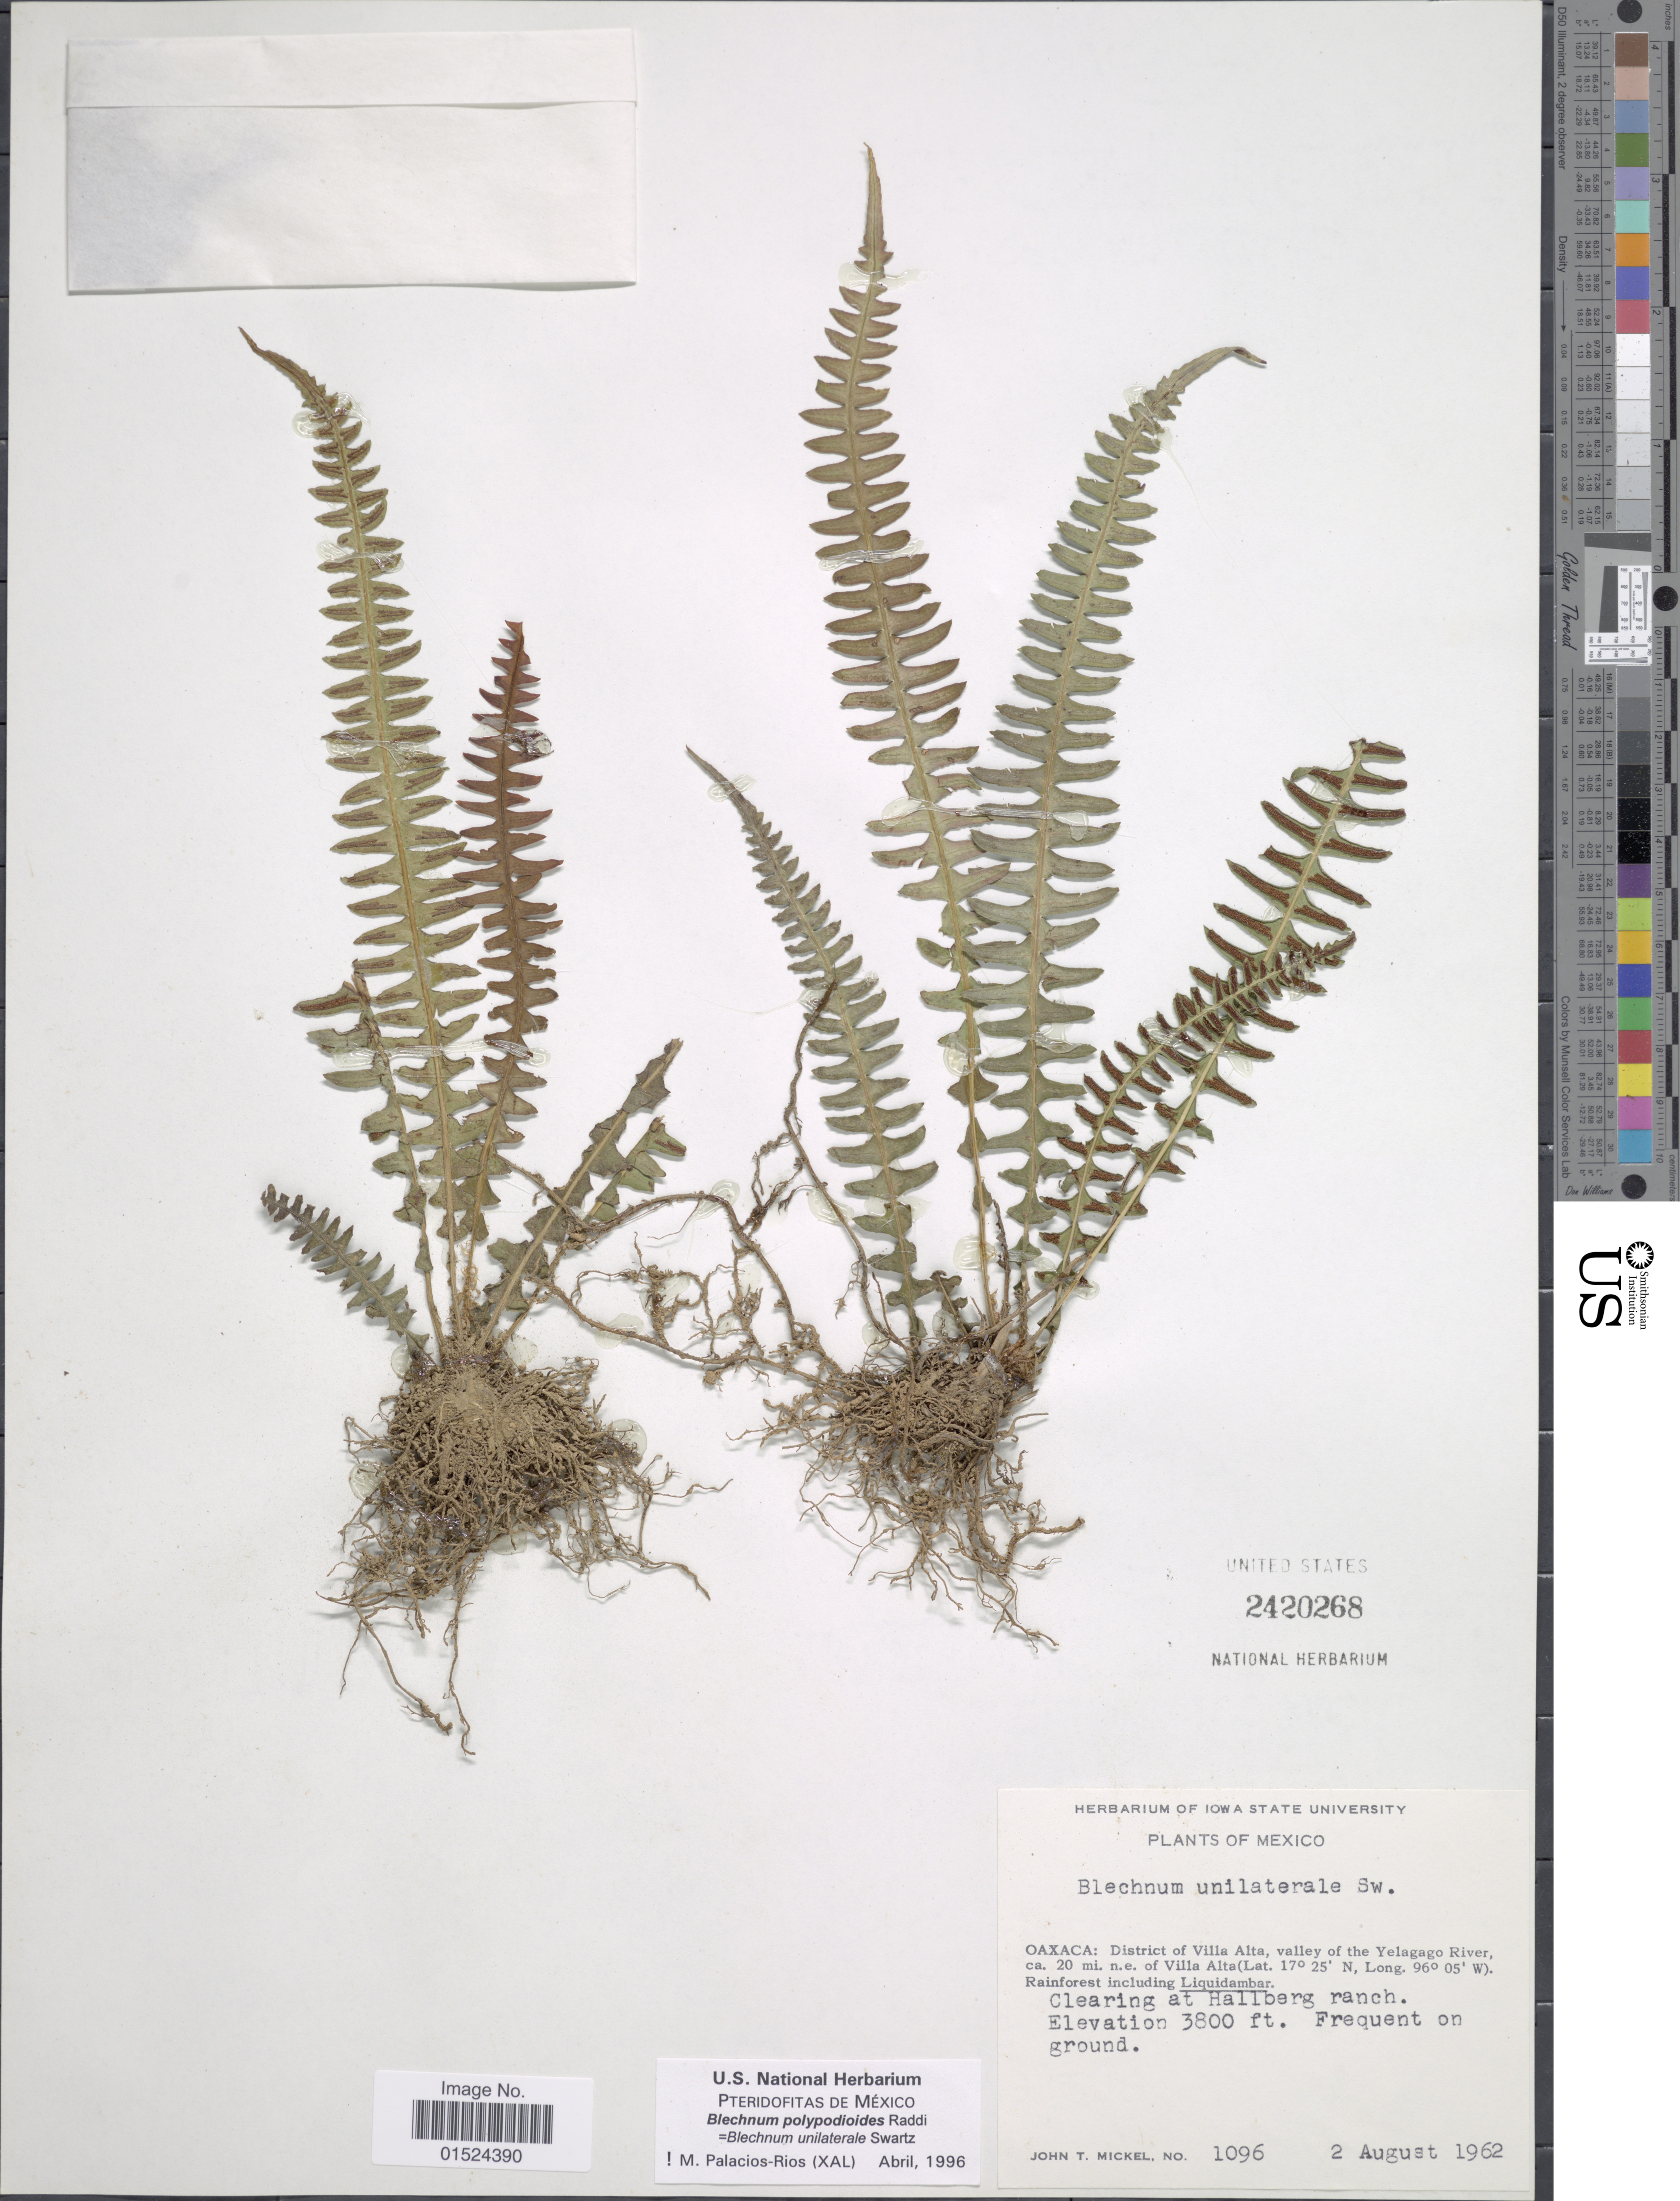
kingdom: Plantae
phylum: Tracheophyta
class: Polypodiopsida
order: Polypodiales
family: Blechnaceae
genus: Blechnum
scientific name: Blechnum polypodioides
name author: Raddi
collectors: J. T. Mickel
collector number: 1096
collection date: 1962-08-02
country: Mexico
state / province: Oaxaca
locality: District of Villa Alta, valley of the Yelagago River, ca. 20 mi. n.e. of Villa Alta, clearing at Hallberg ranch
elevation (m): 1158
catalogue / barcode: US 2420268